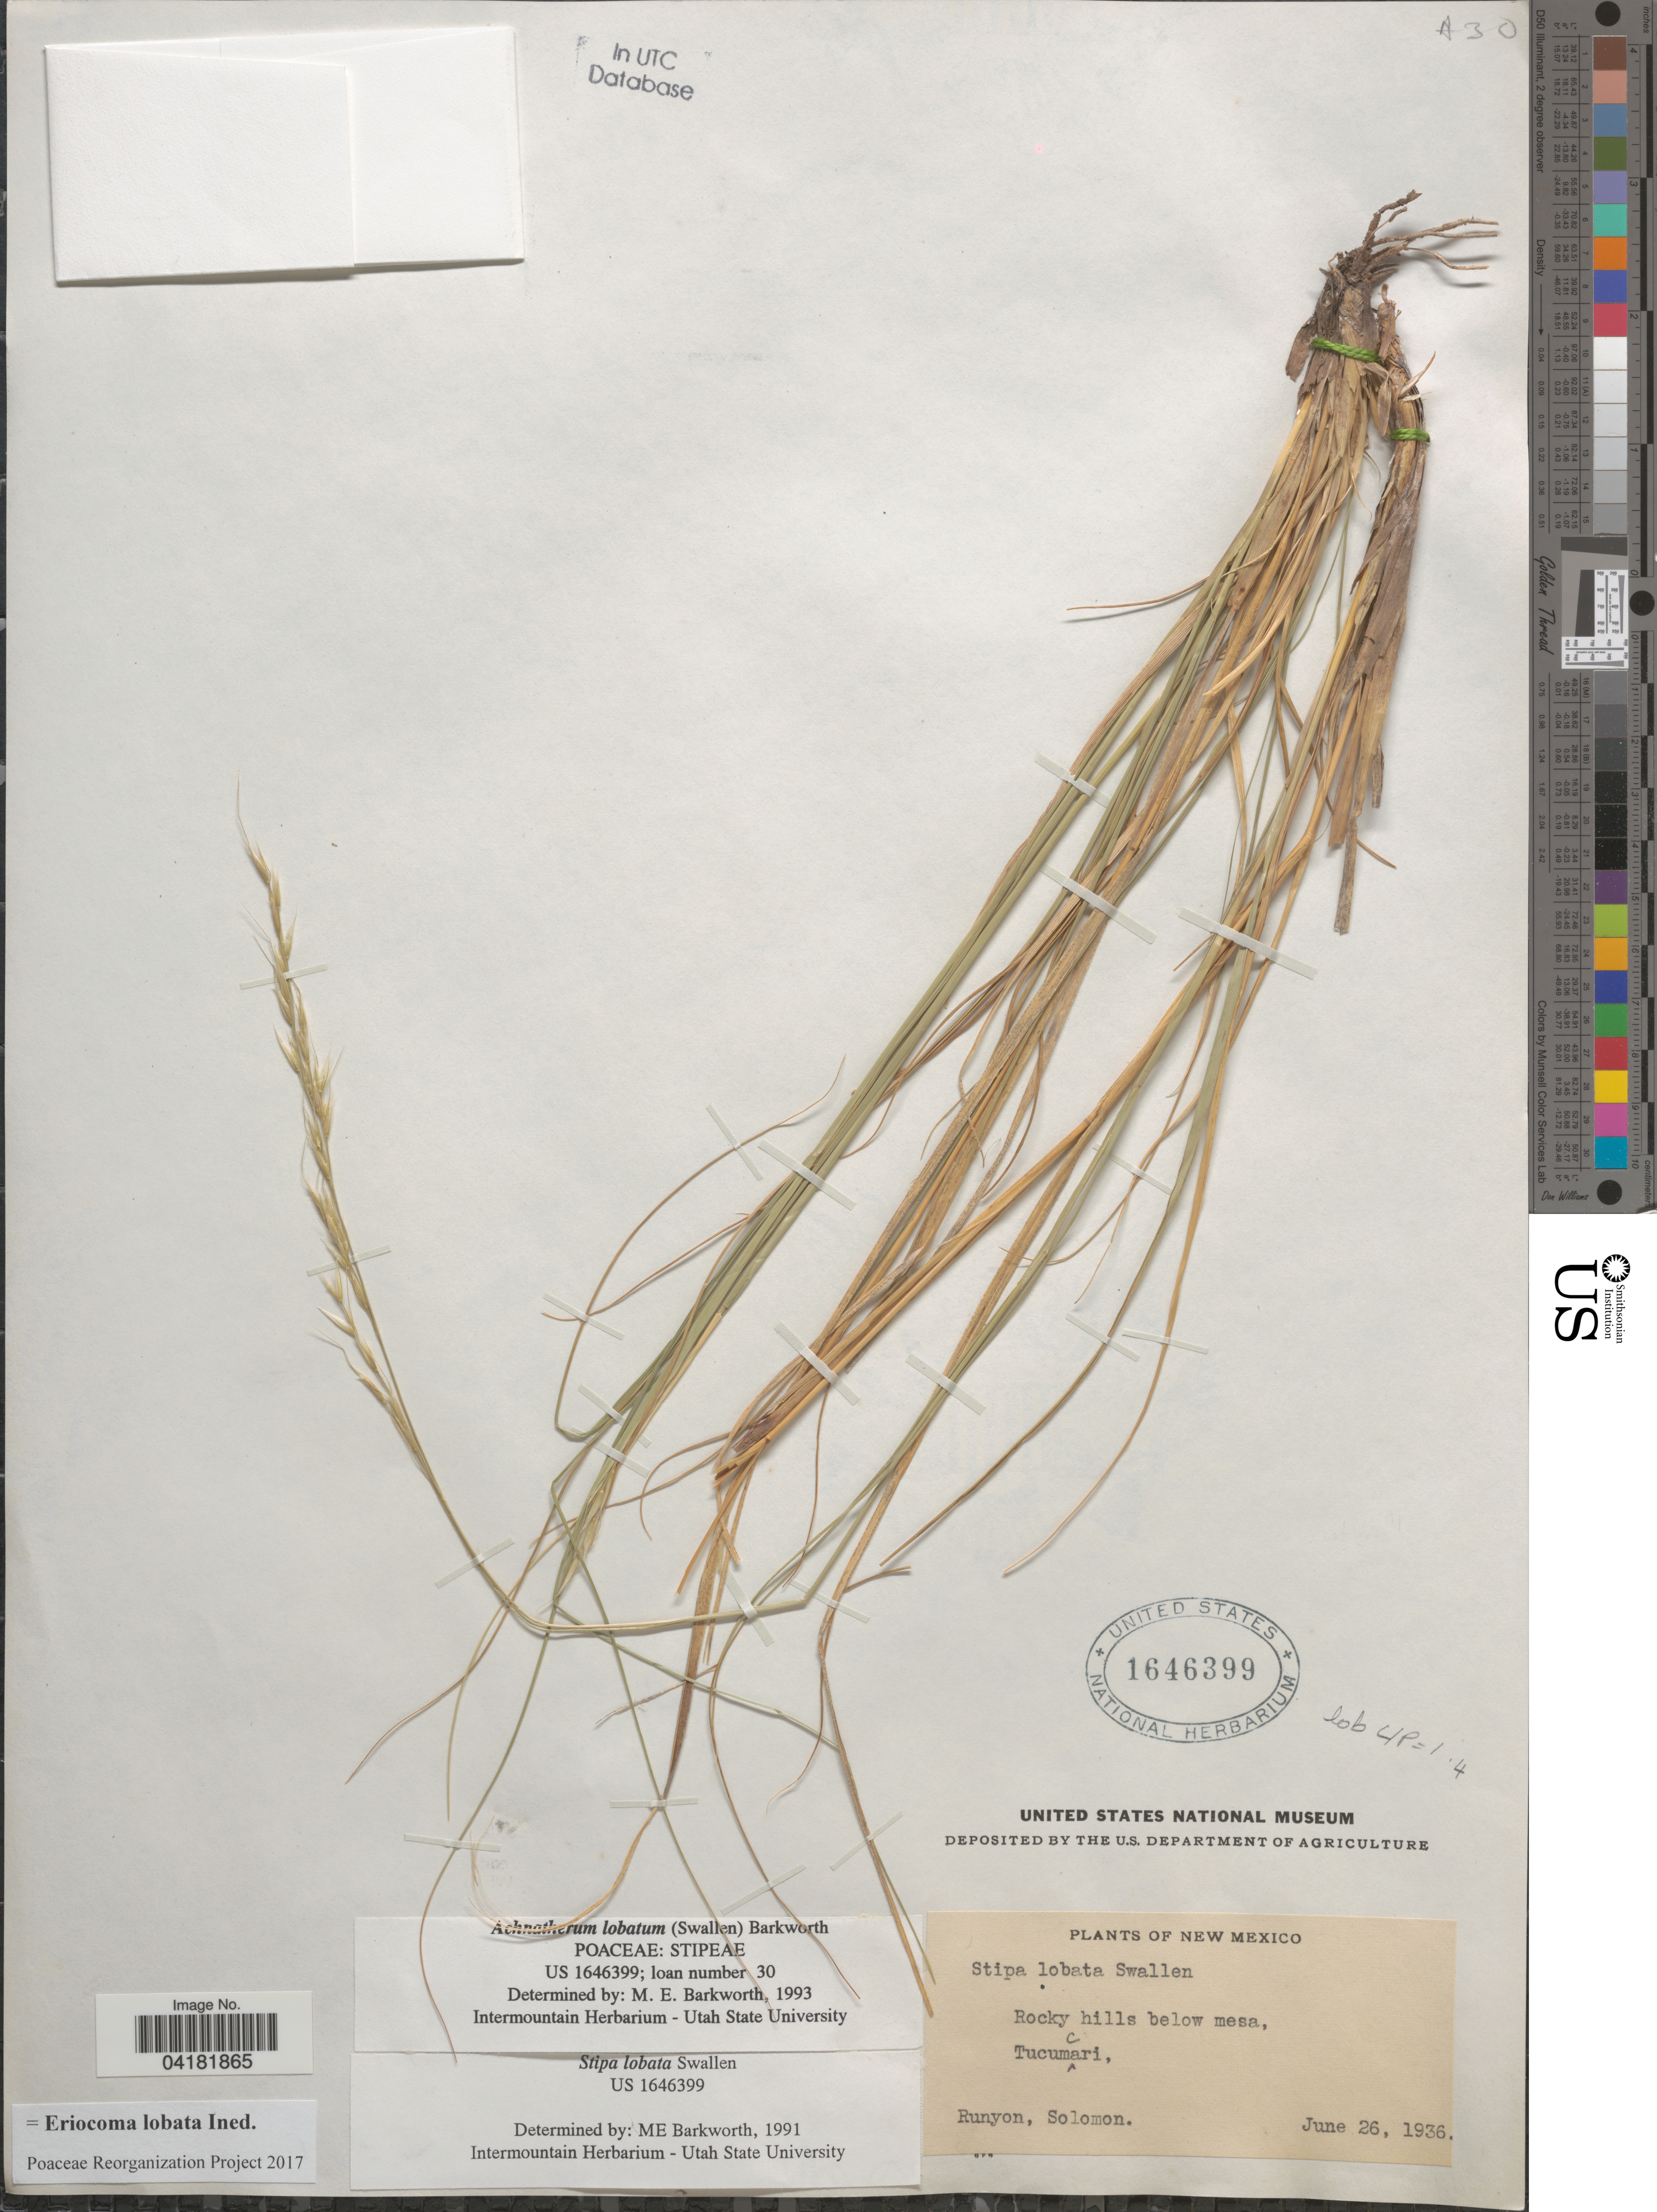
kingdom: Plantae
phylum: Tracheophyta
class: Liliopsida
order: Poales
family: Poaceae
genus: Eriocoma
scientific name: Eriocoma lobata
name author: (Swallen) Romasch.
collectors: -. Runyon & Solomon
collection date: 1936-06-26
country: United States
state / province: New Mexico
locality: Tucumcari.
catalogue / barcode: US 1646399